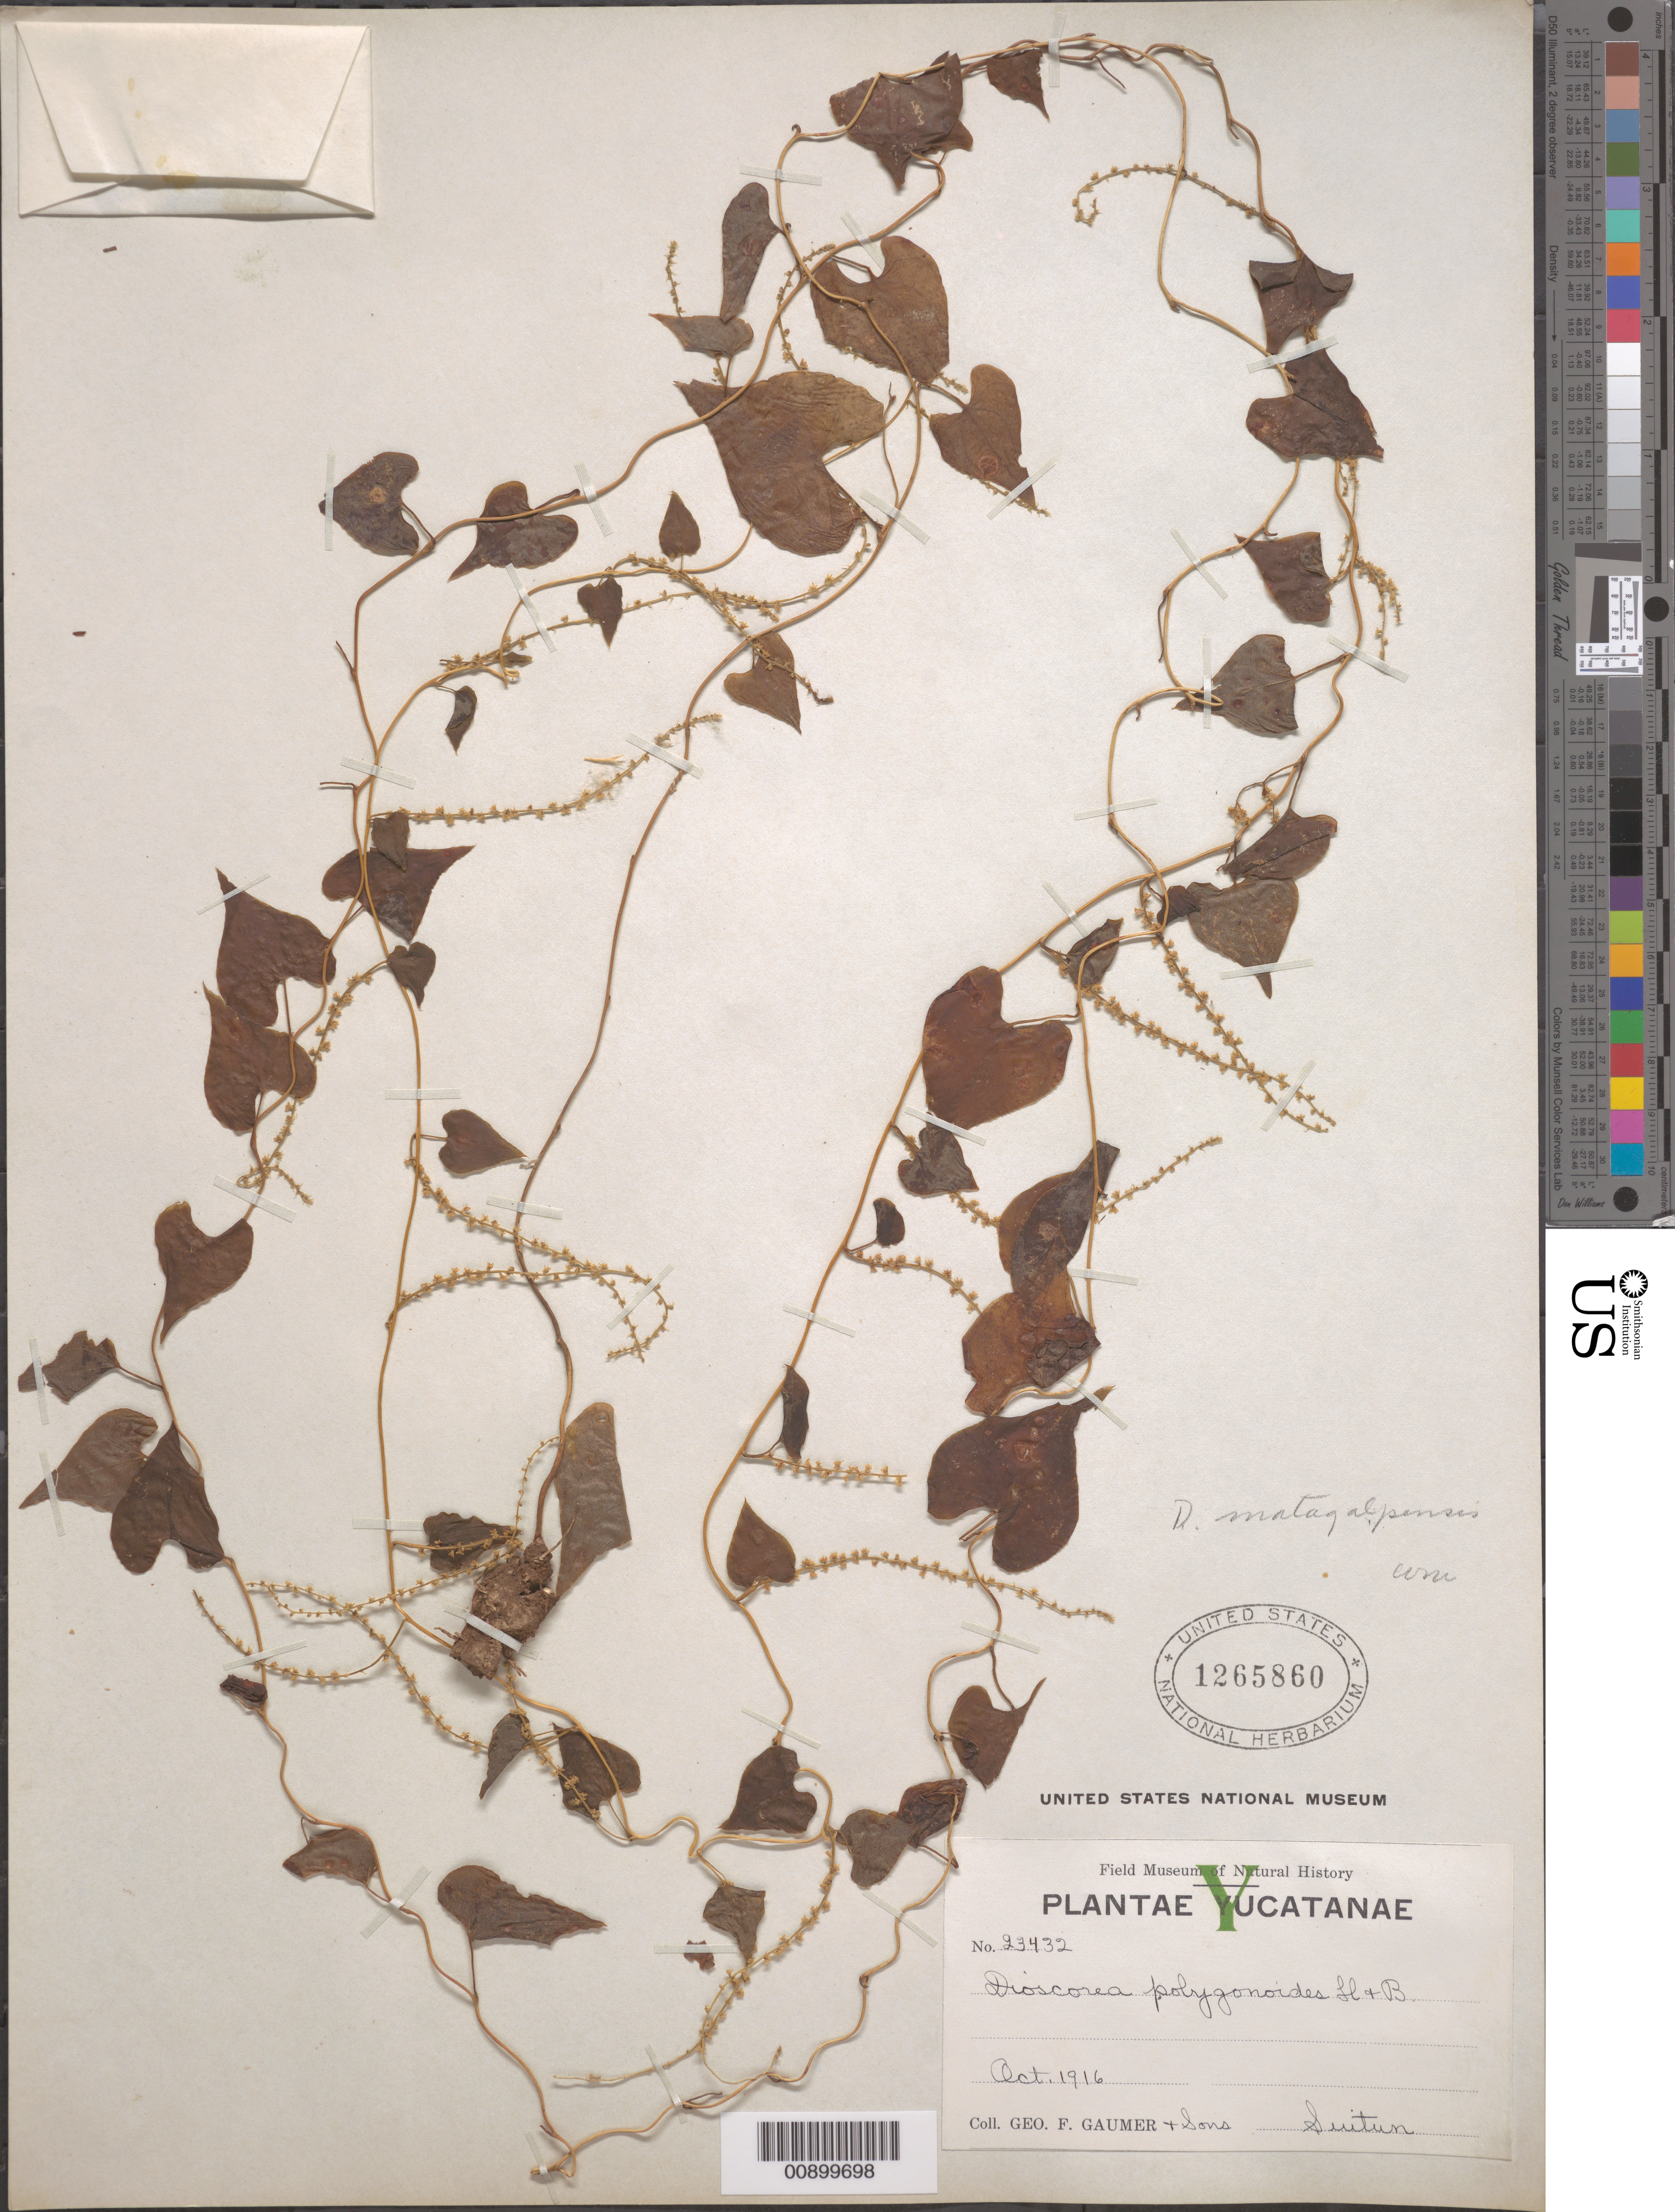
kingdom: Plantae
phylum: Tracheophyta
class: Liliopsida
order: Dioscoreales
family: Dioscoreaceae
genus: Dioscorea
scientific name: Dioscorea matagalpensis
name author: Uline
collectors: G. F. Gaumer & et al.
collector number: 23432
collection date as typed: Oct 1916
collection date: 1916-10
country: Mexico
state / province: Yucatán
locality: Suitun, Yucatán.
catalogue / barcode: US 1265860